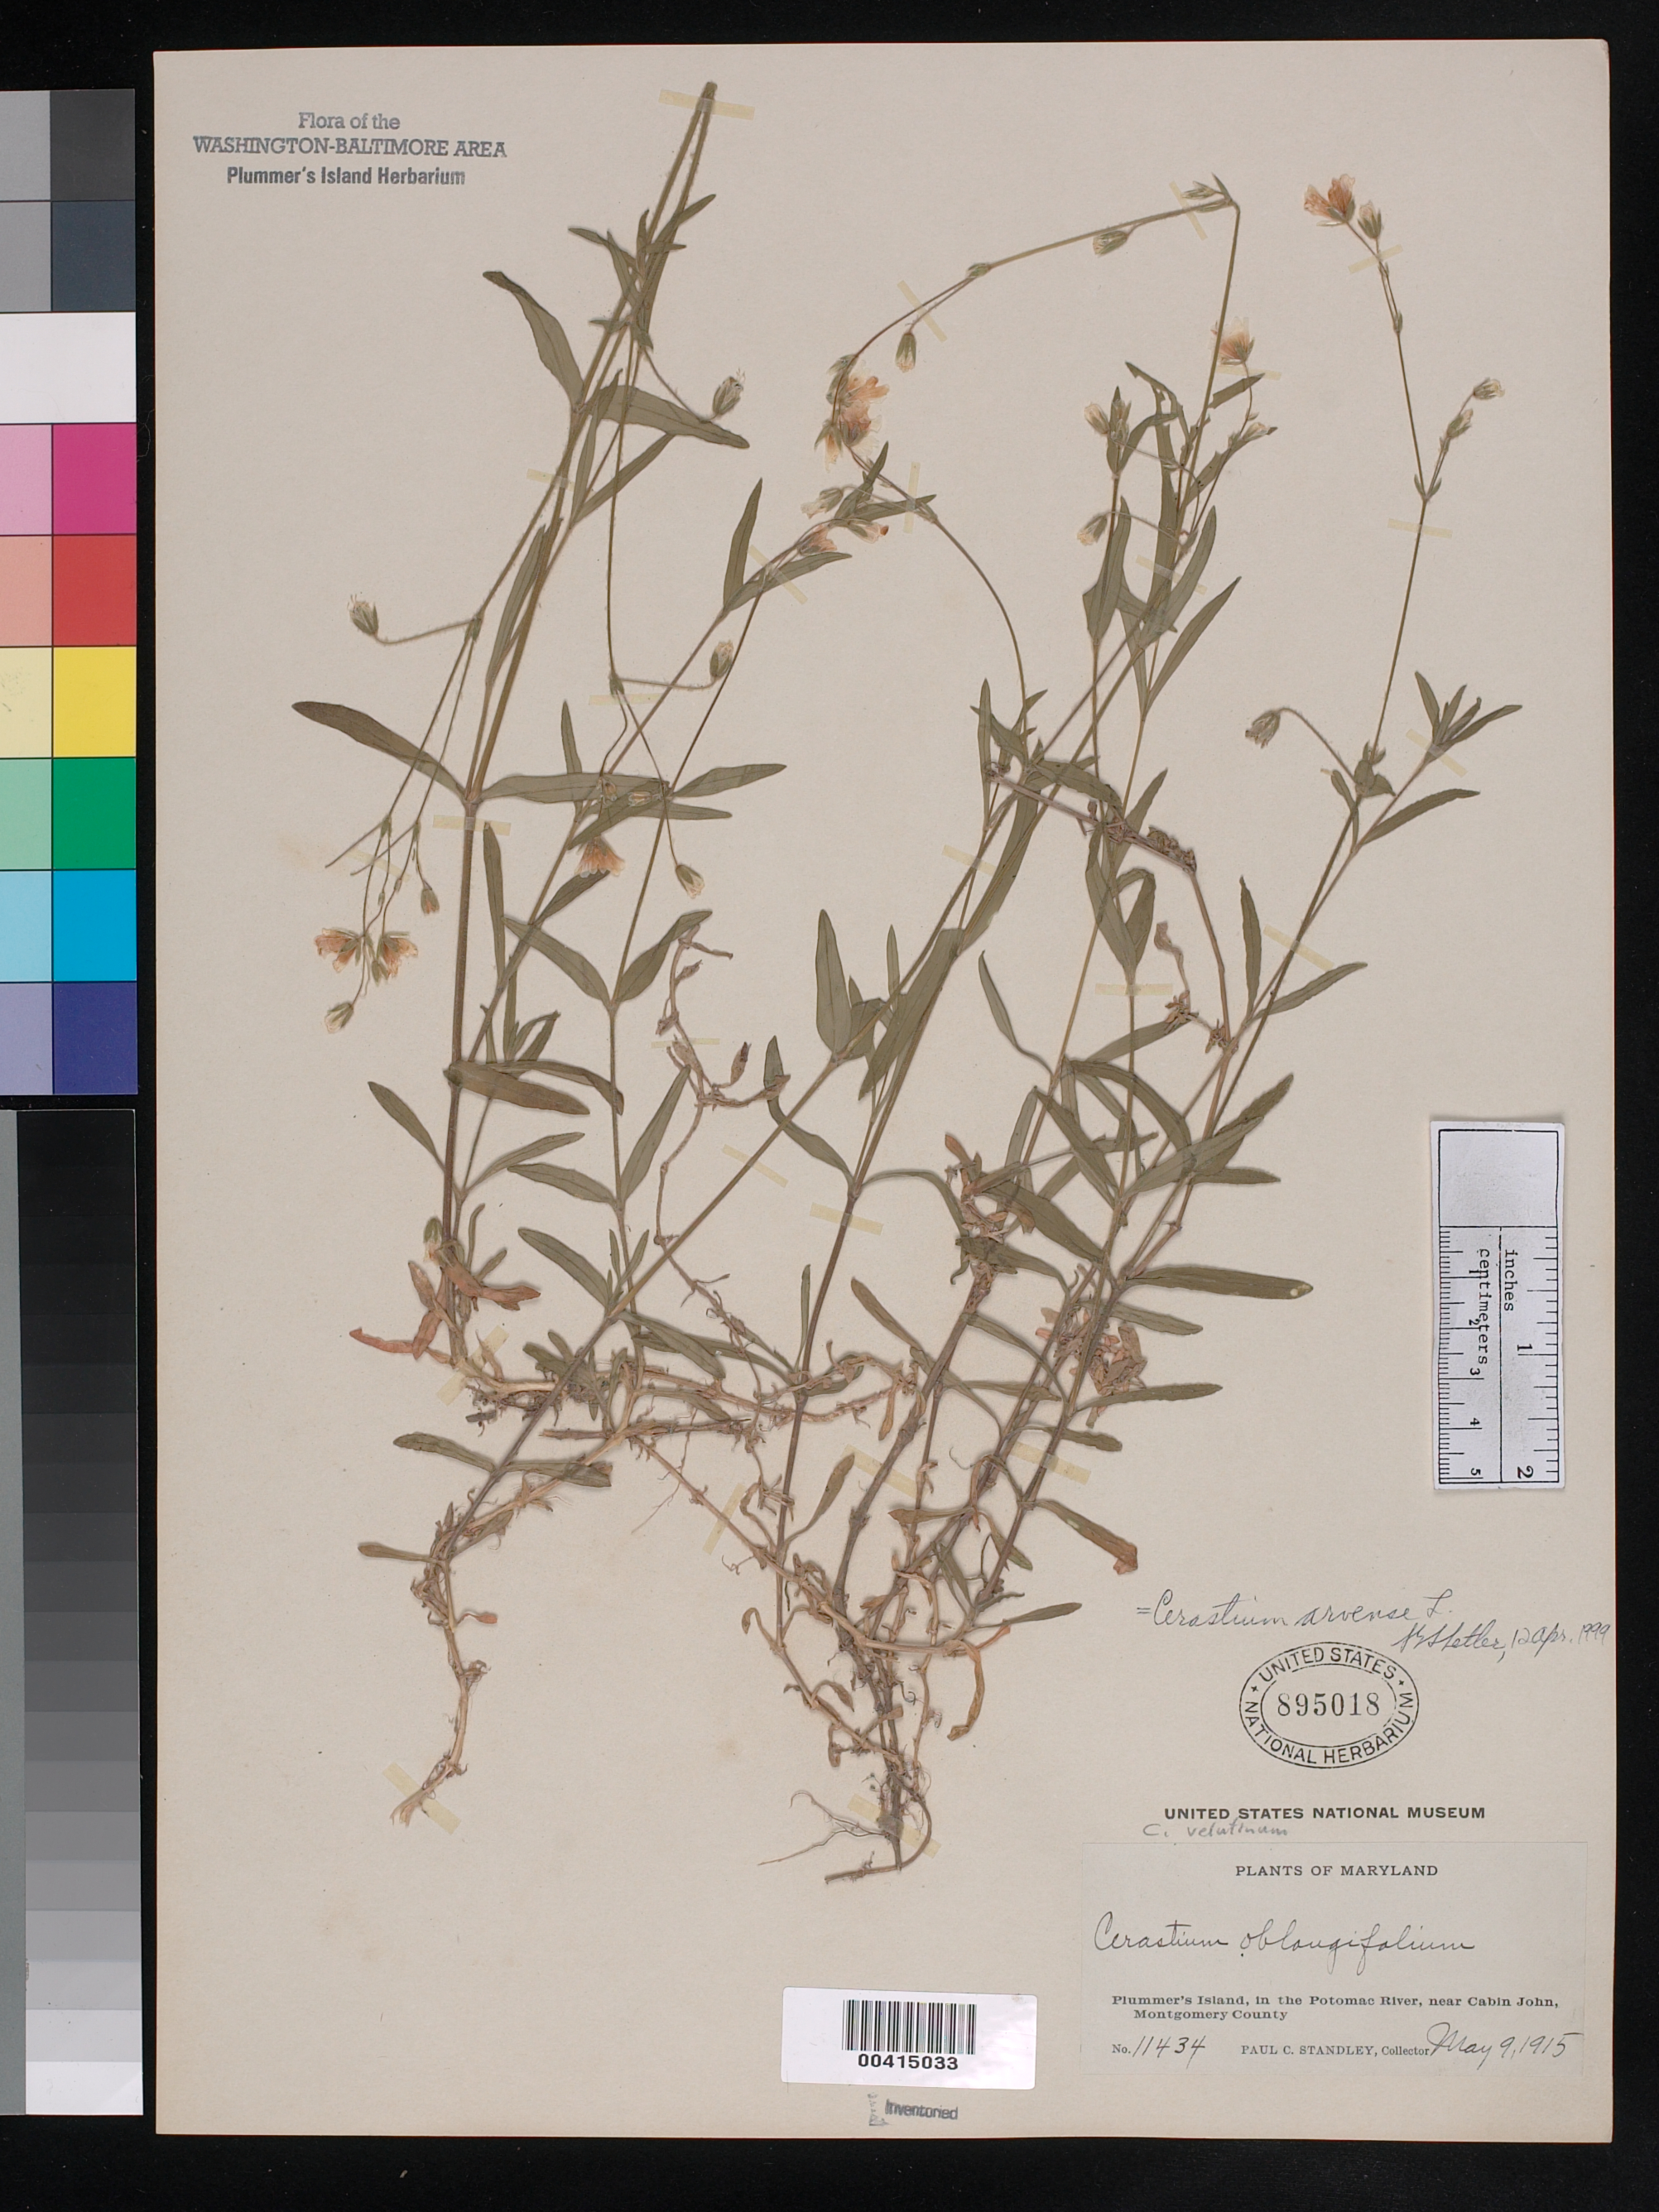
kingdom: Plantae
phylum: Tracheophyta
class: Magnoliopsida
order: Caryophyllales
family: Caryophyllaceae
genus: Cerastium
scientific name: Cerastium arvense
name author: L.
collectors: P. C. Standley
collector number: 11434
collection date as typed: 09 May 1915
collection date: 1915-05-09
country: United States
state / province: Maryland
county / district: Montgomery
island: Plummers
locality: Plummer's Island Plummers Island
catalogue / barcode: US 895018